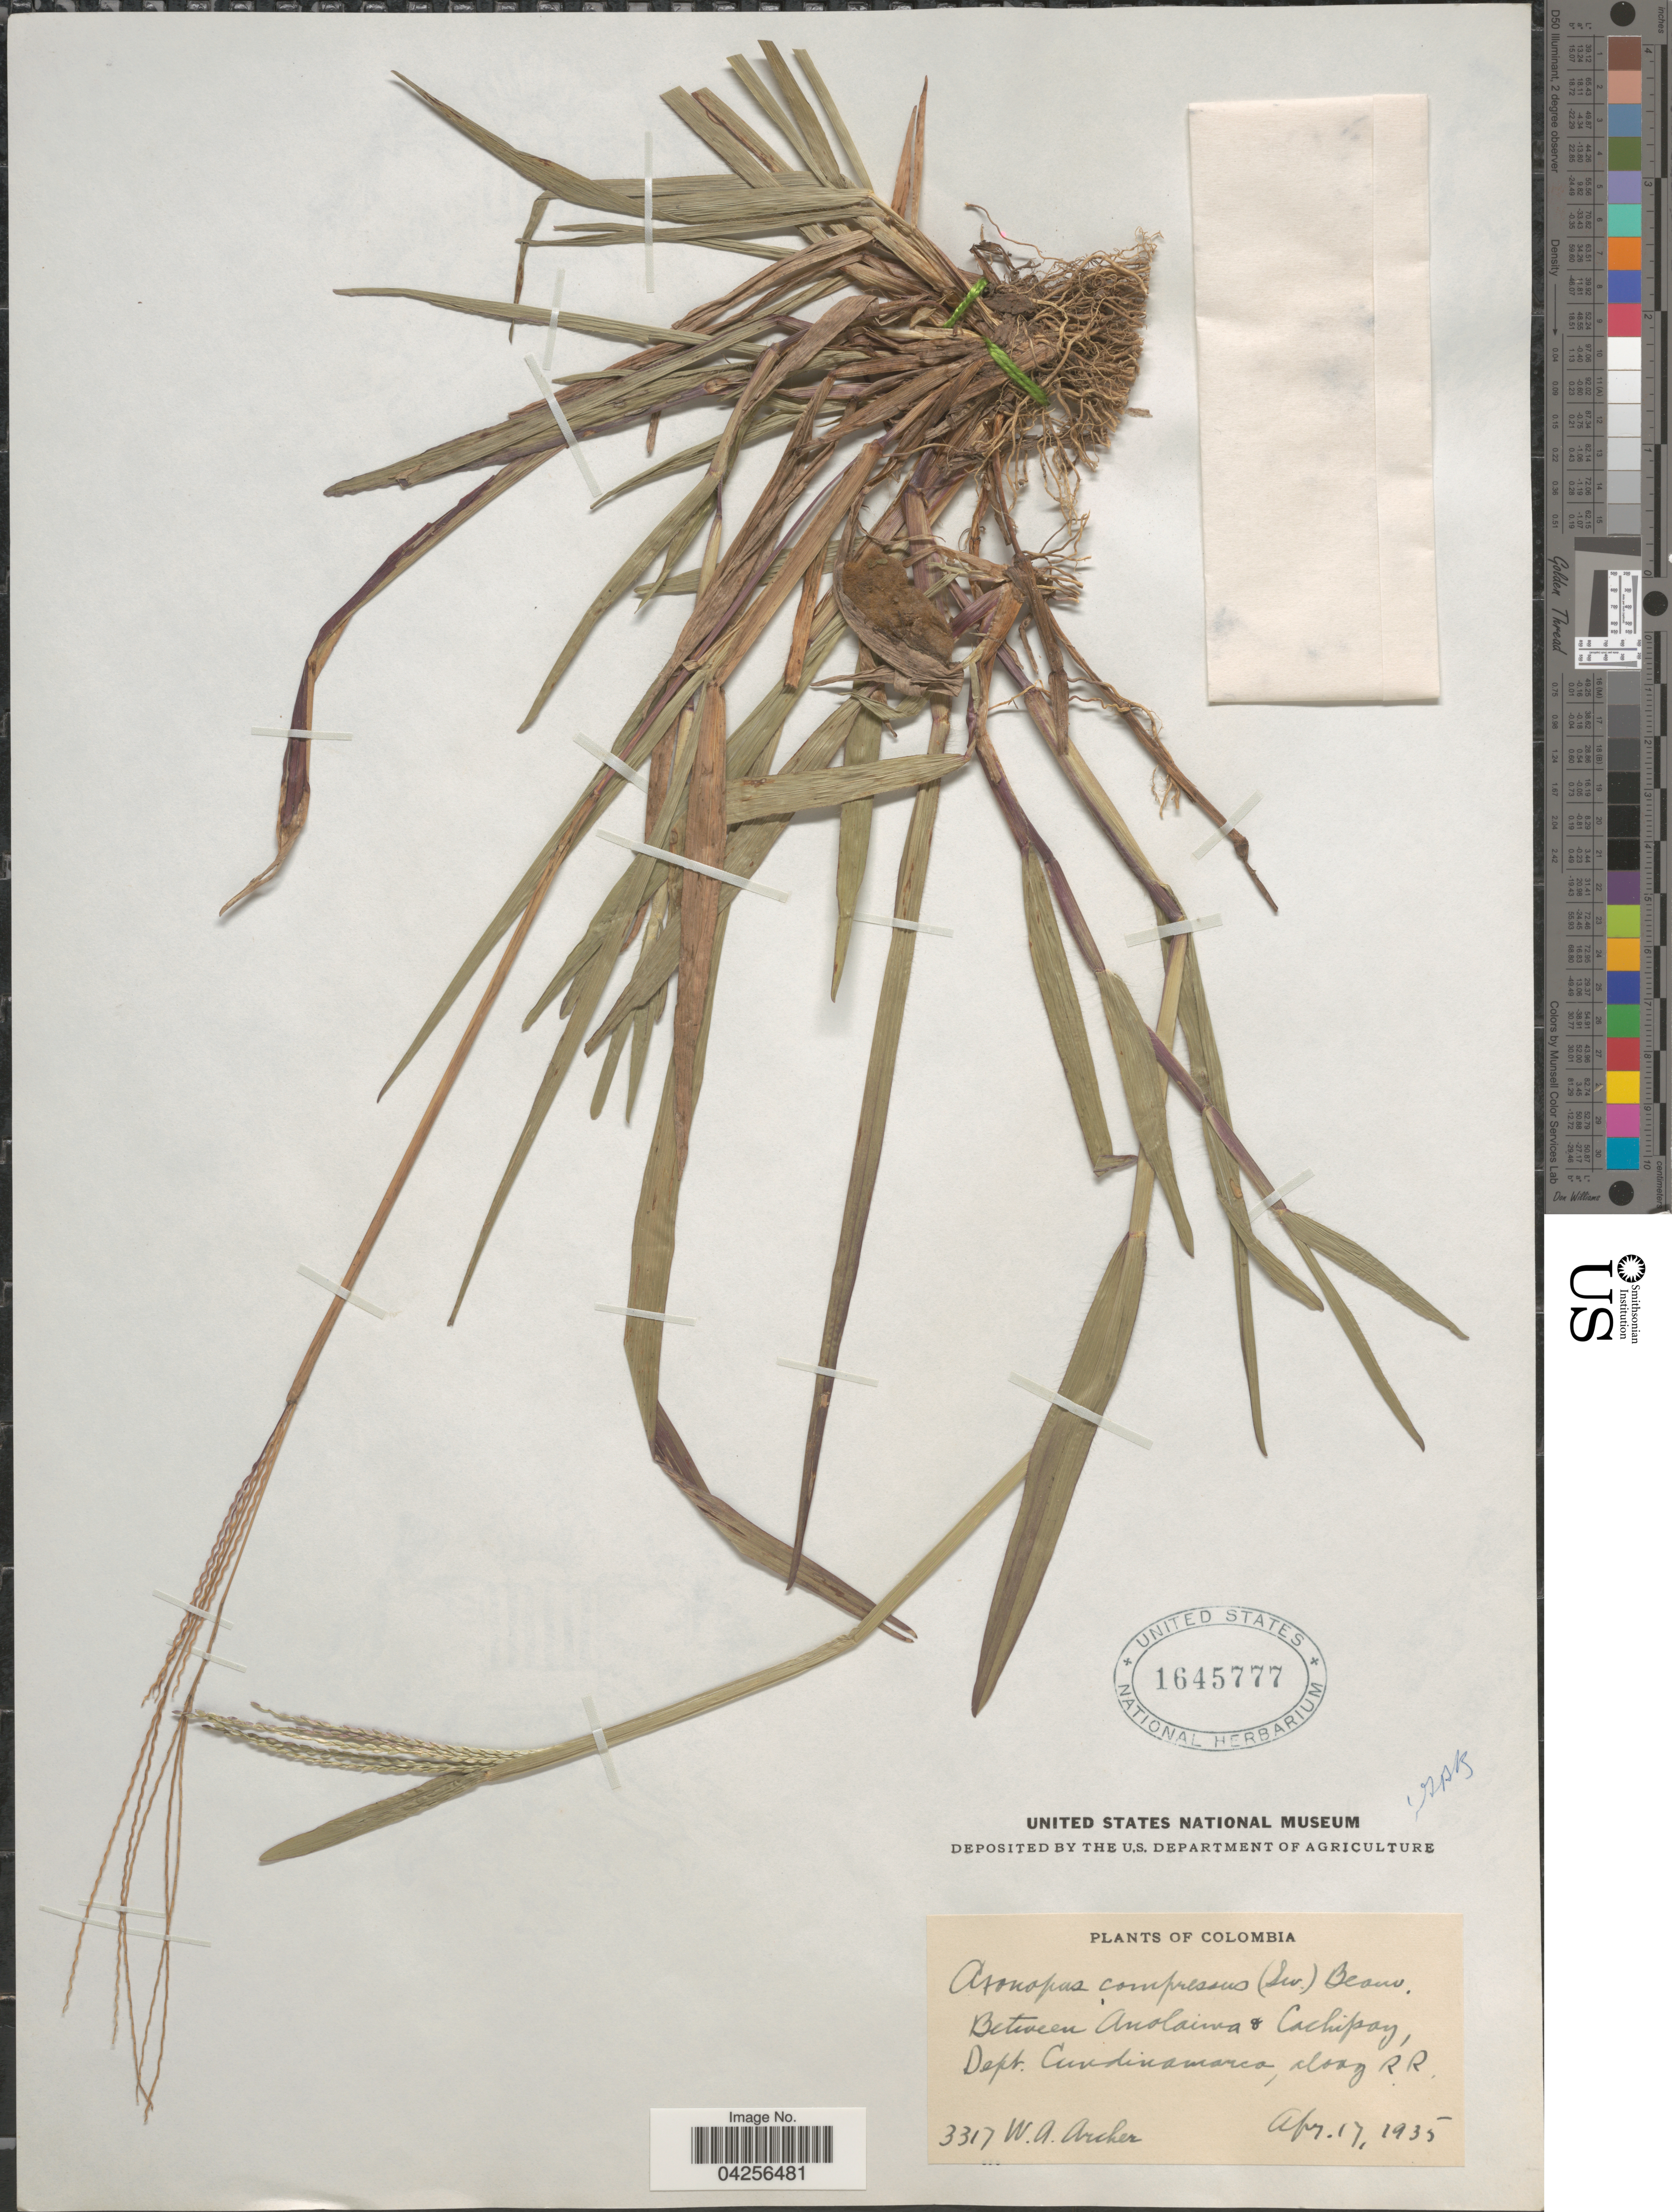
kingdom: Plantae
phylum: Tracheophyta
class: Liliopsida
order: Poales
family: Poaceae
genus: Axonopus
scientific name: Axonopus compressus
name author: (Sw.) P. Beauv.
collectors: W. Archer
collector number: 3317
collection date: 1935-04-17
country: Colombia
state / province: Cundinamarca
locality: Between Anolaima Cachipaz, Dept. Cundinamarca, along R.R.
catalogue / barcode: US 1645777